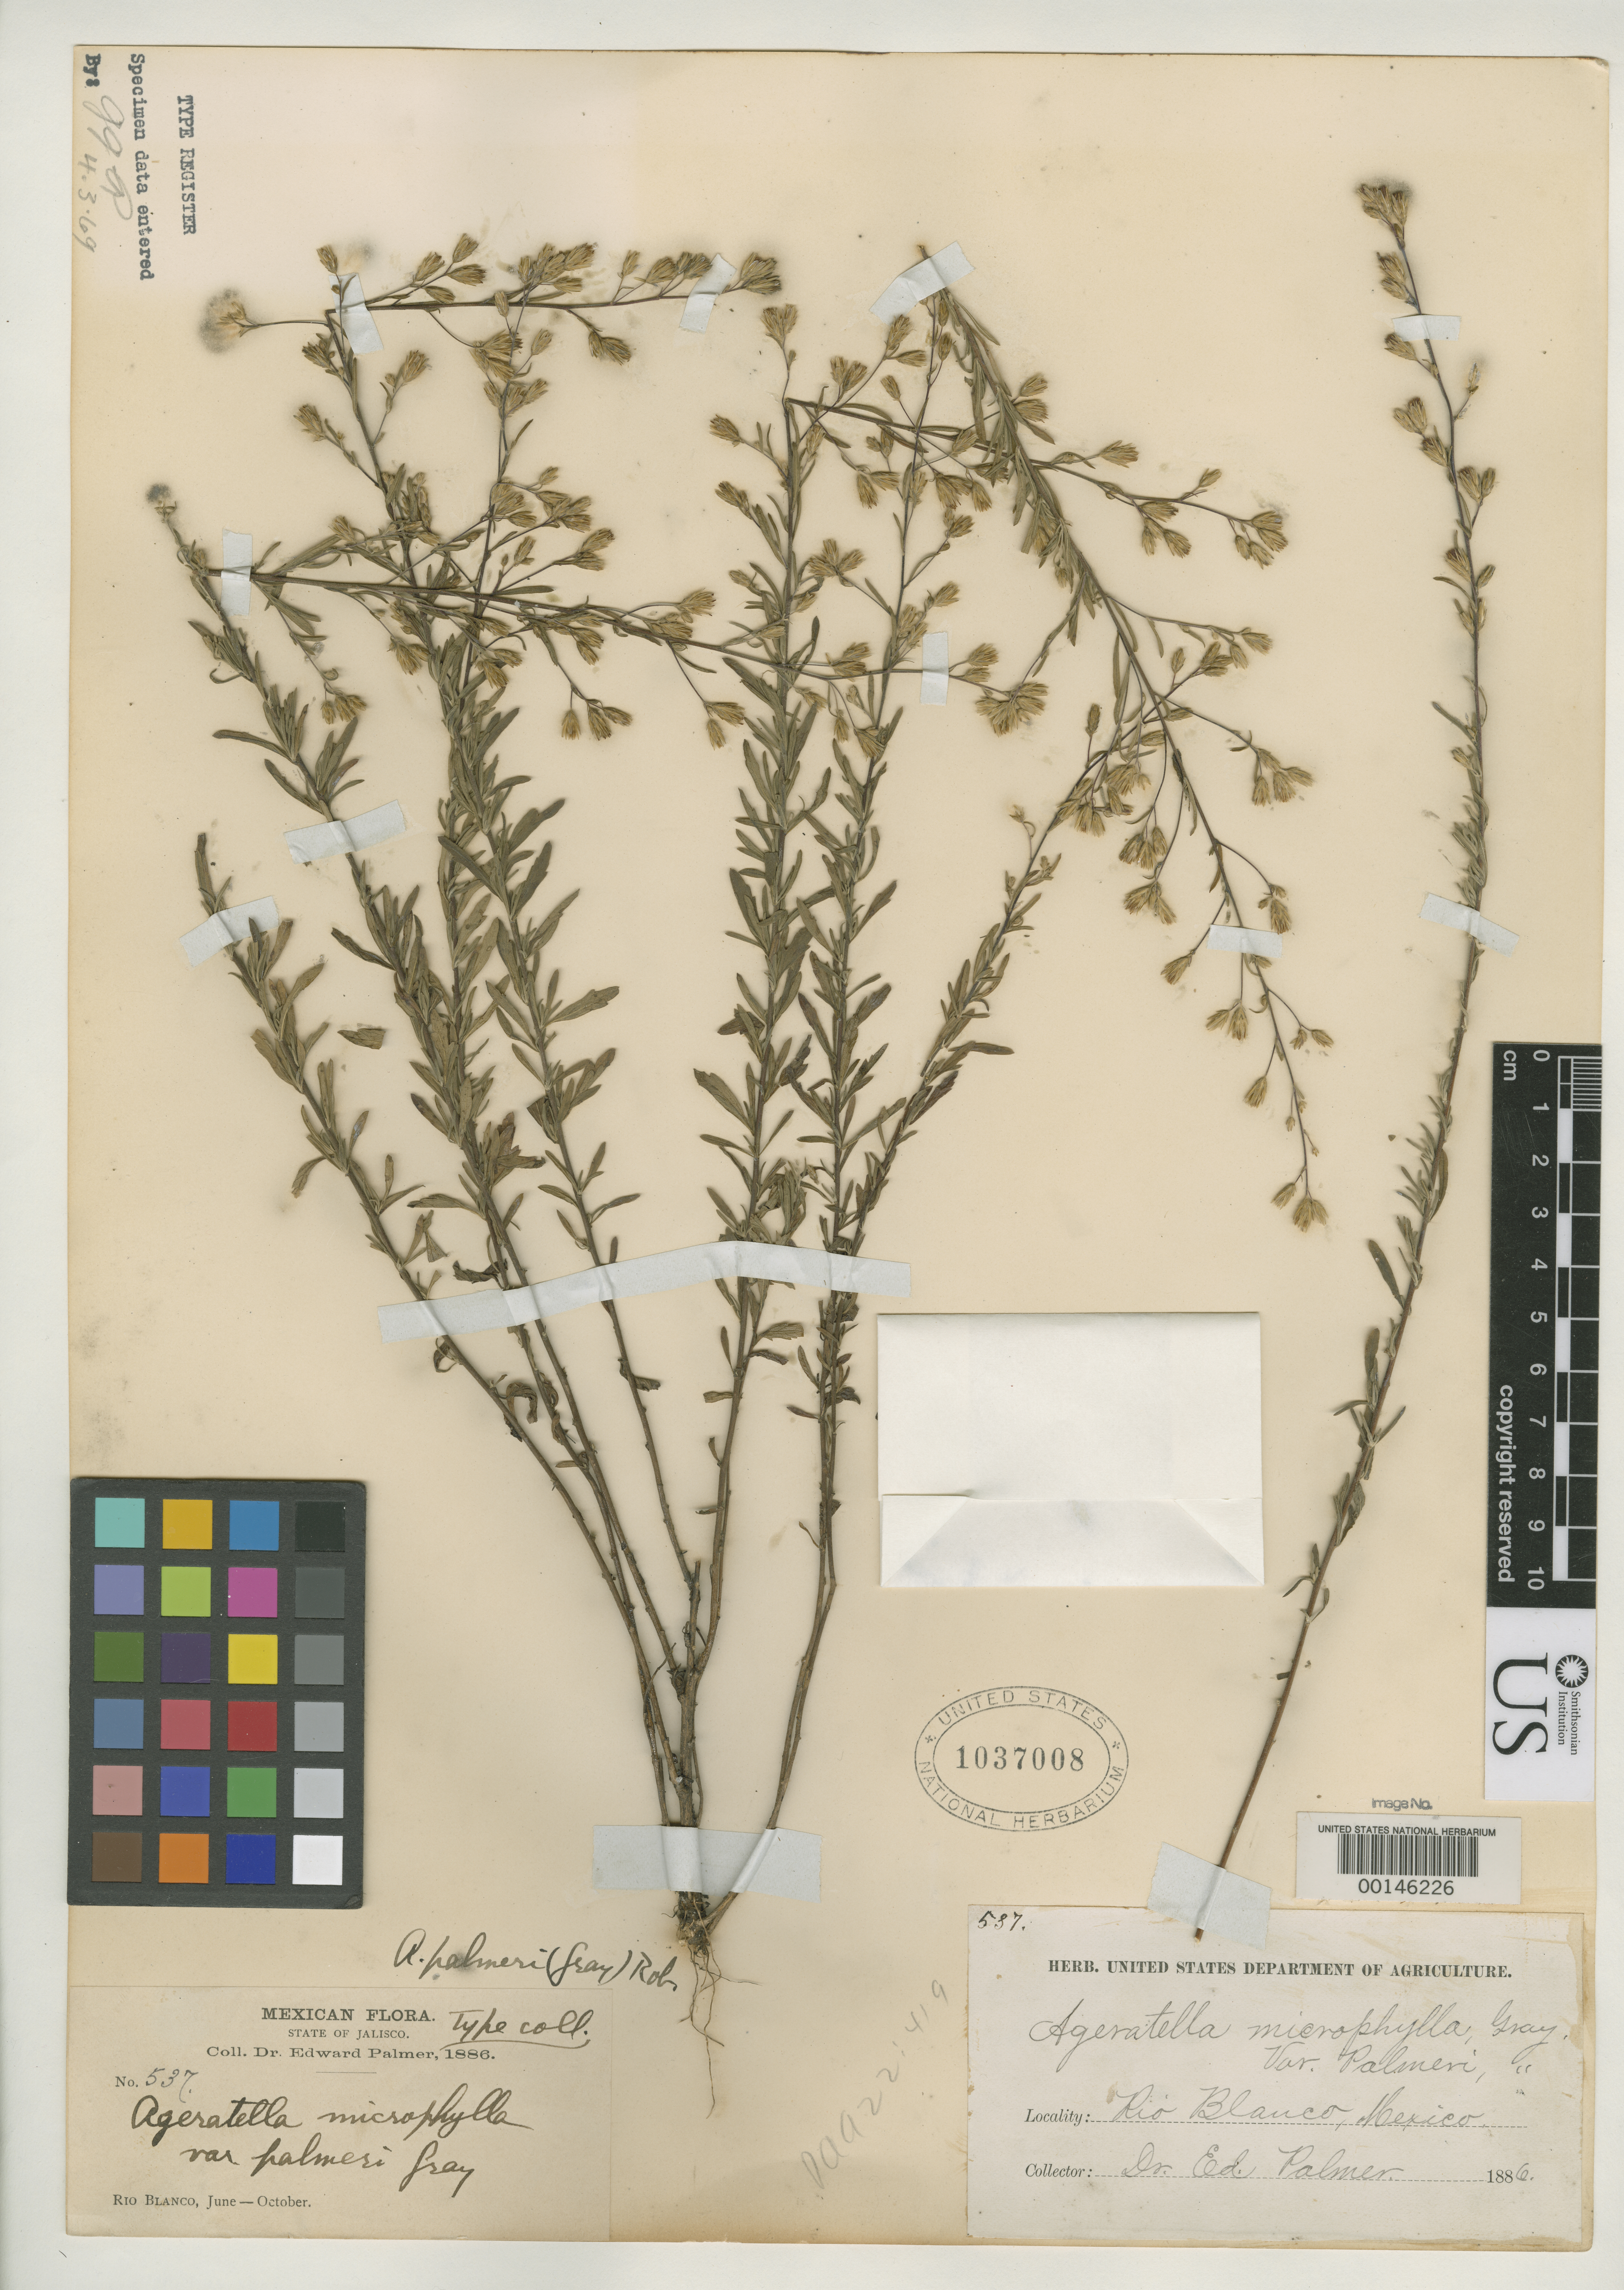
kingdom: Plantae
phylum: Tracheophyta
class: Magnoliopsida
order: Asterales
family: Asteraceae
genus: Ageratella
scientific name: Ageratella microphylla var. palmeri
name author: A. Gray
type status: Isotype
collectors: E. Palmer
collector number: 537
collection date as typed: Sep 1886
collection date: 1886-09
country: Mexico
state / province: Jalisco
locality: Rio Blanco.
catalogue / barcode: US 1037008